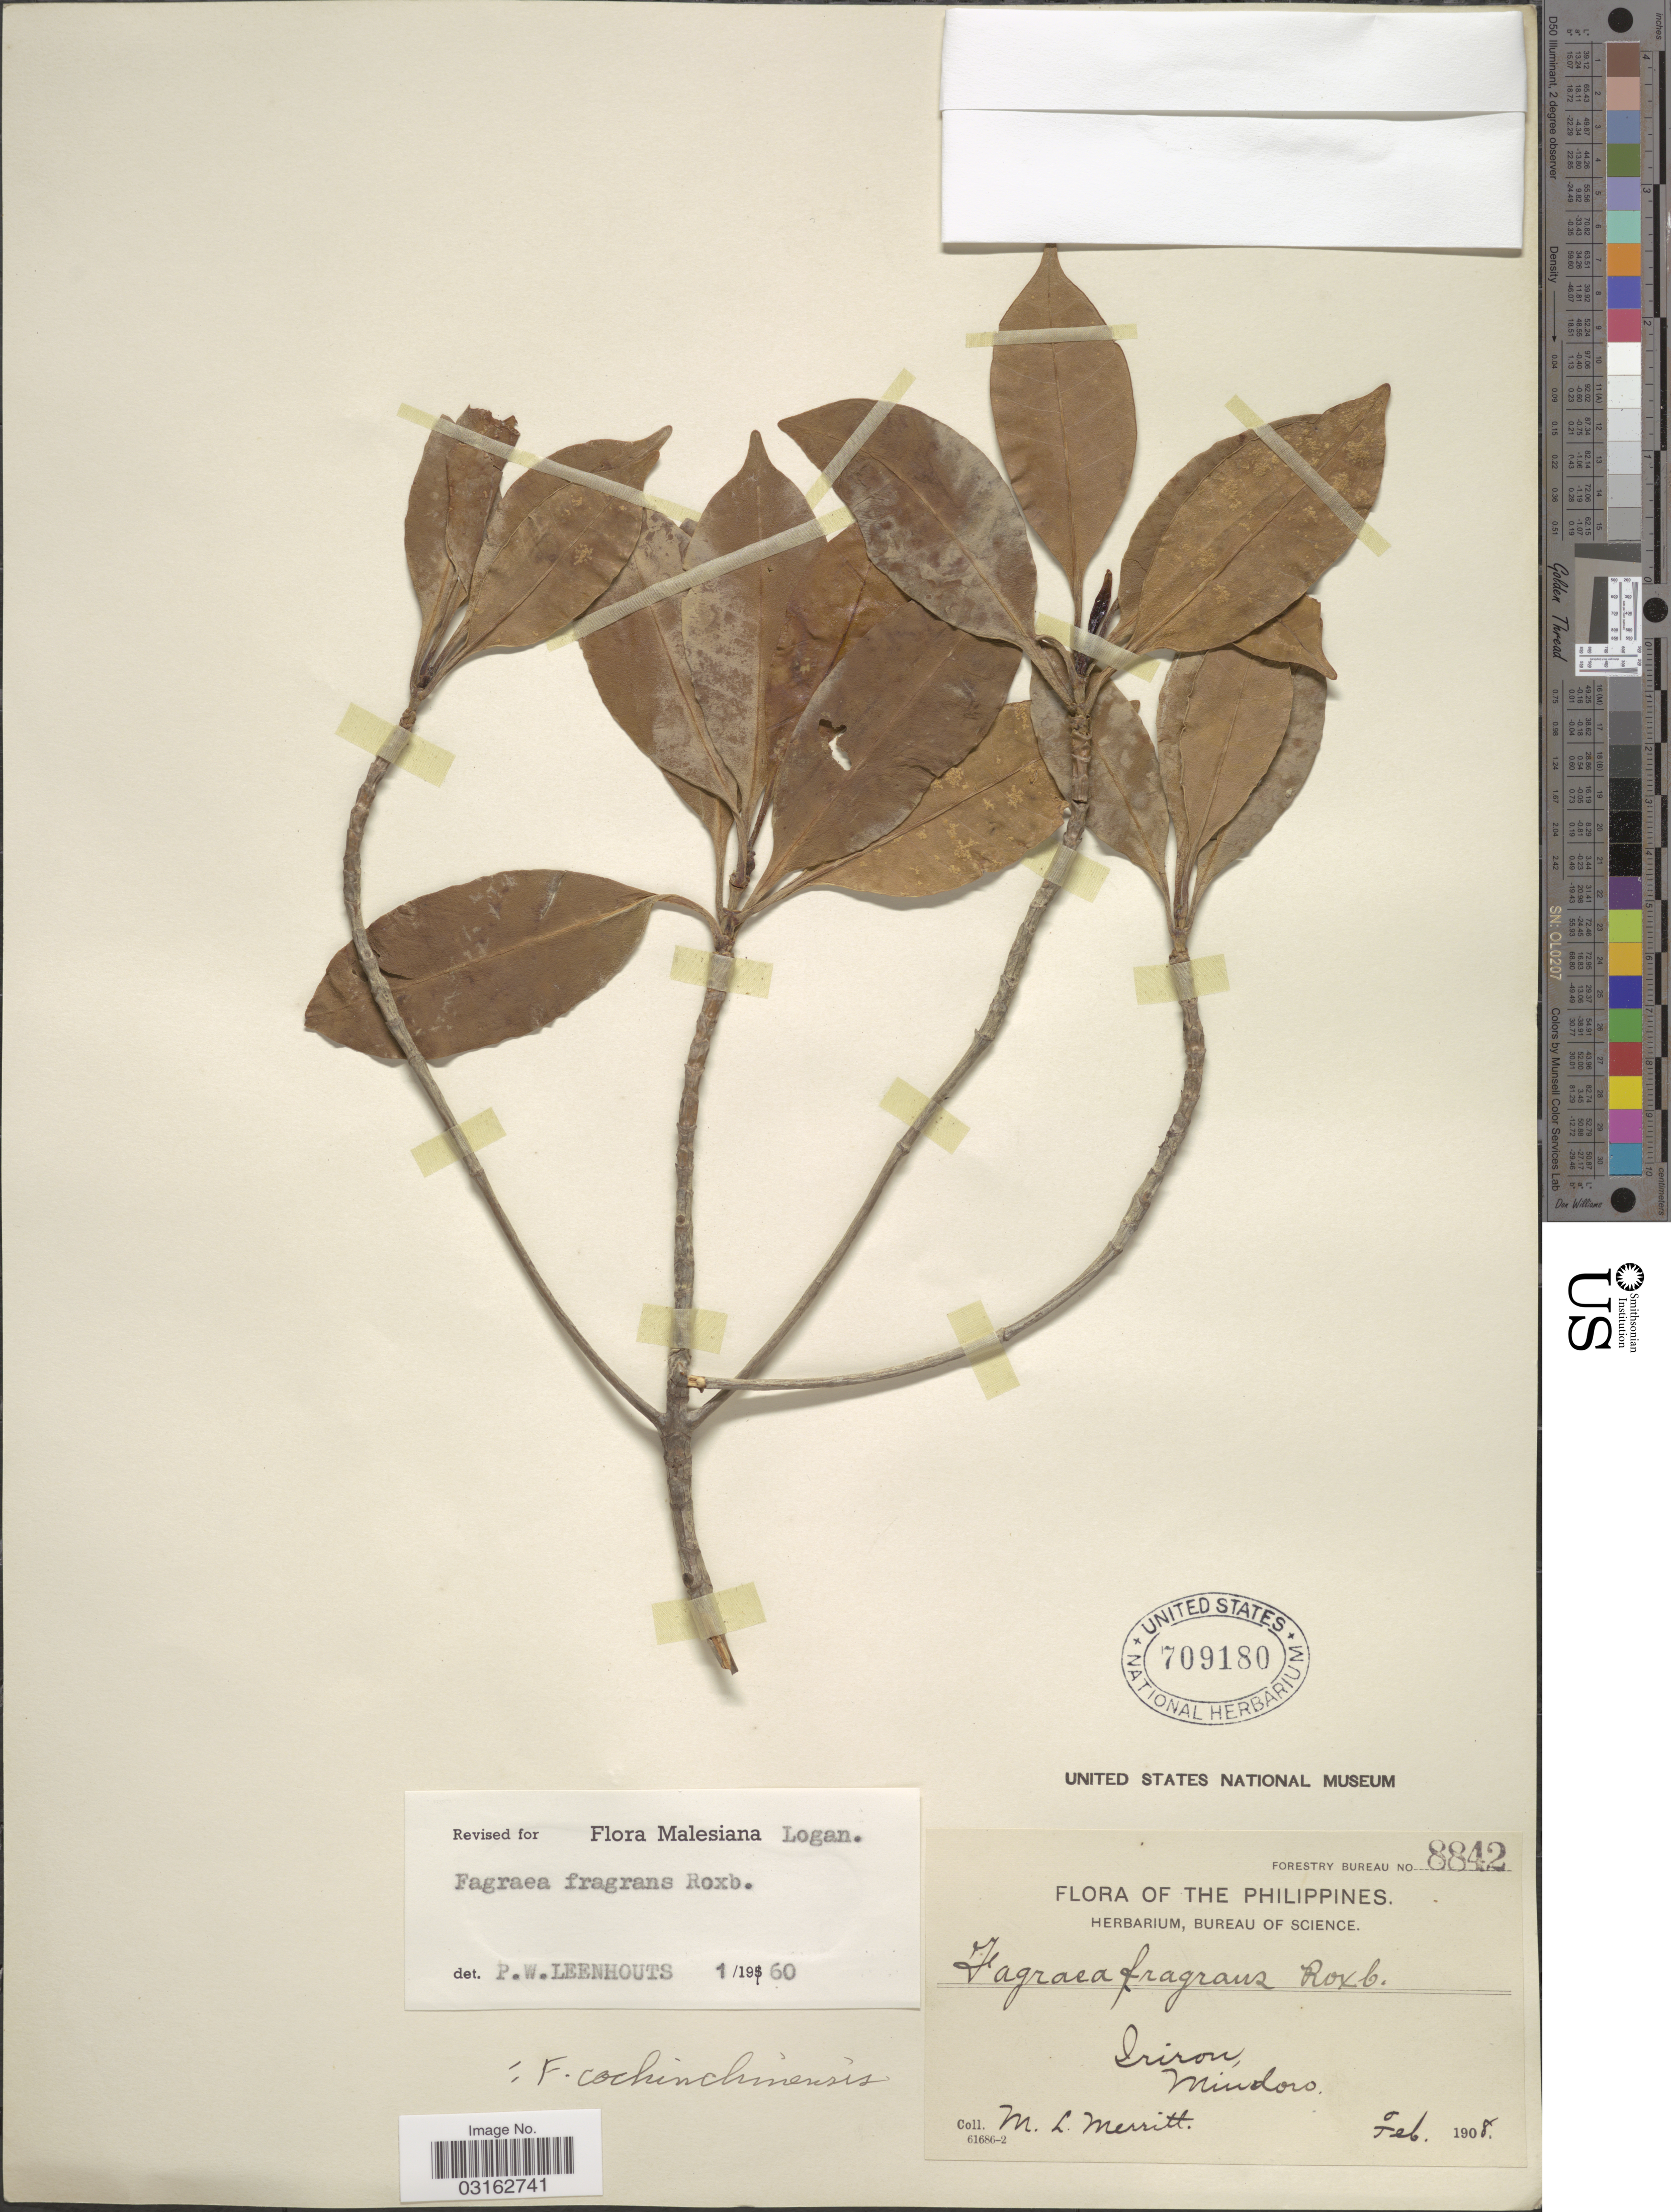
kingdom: Plantae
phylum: Tracheophyta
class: Magnoliopsida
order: Gentianales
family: Gentianaceae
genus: Fagraea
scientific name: Fagraea fragrans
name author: Roxb.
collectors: M. L. Merritt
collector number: Forestry Bureau 8842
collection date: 1908-02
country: Philippines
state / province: Mimaropa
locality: Iriron, Mindoro.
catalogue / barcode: US 709180